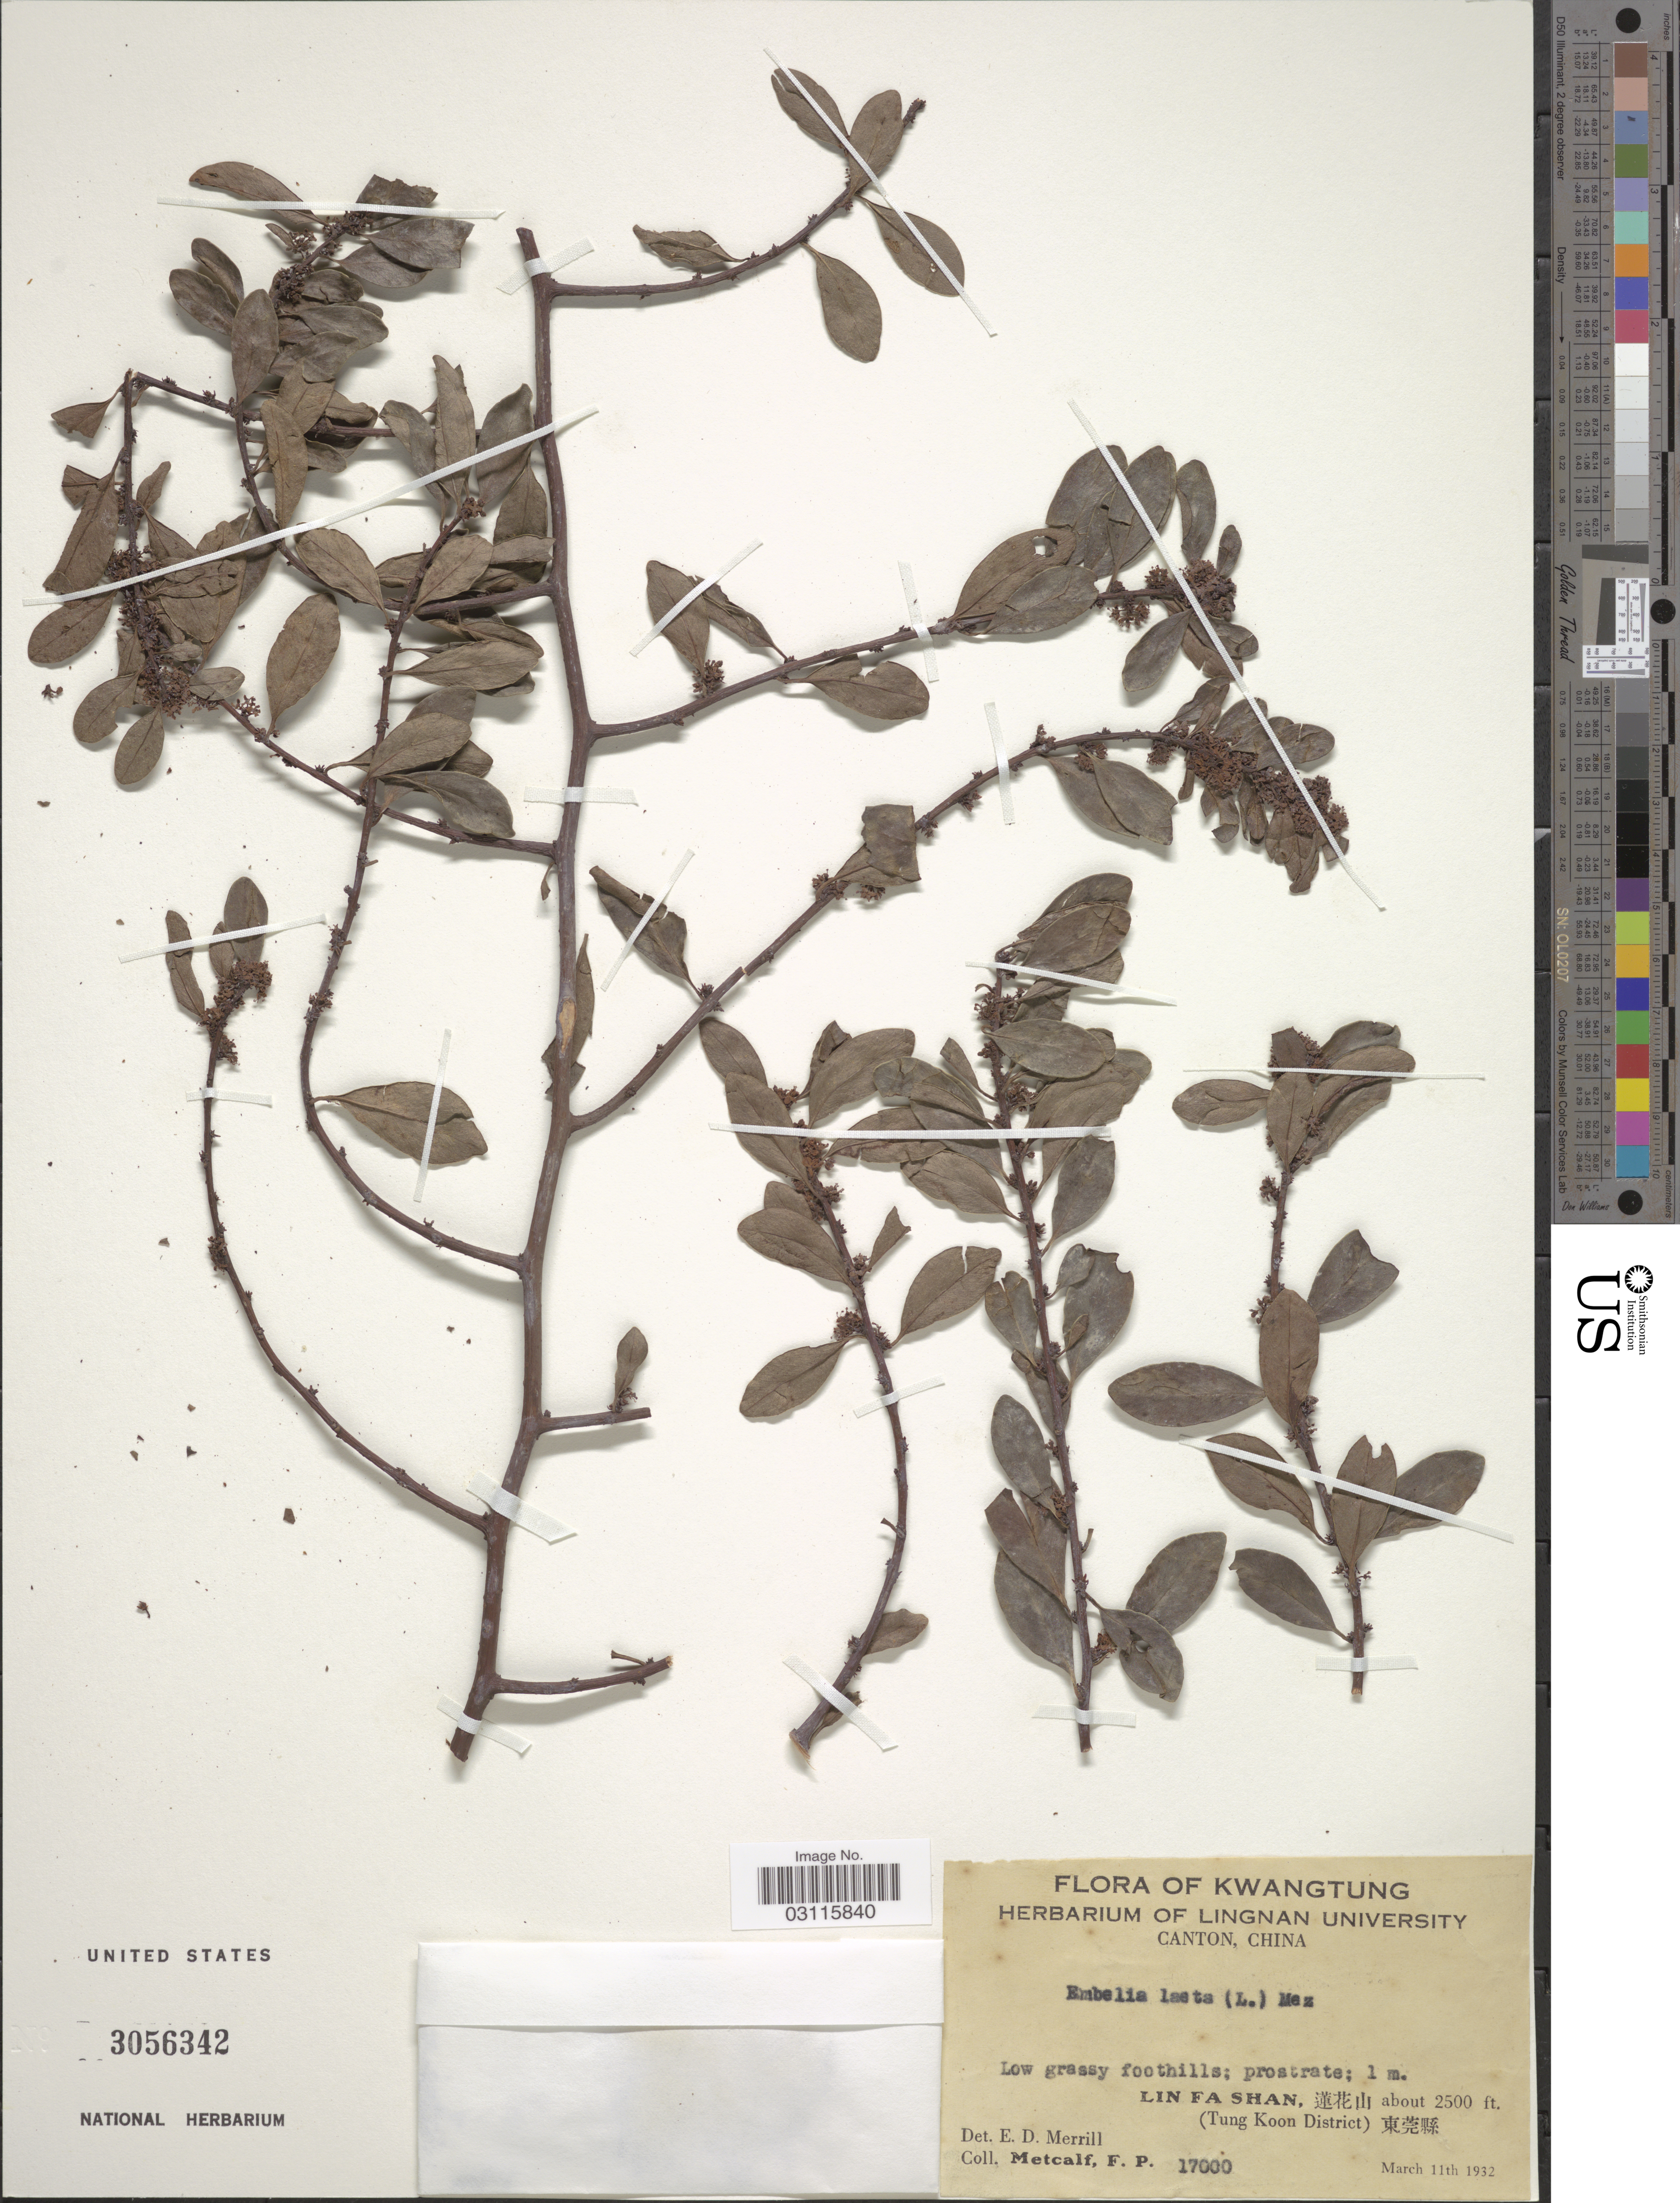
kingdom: Plantae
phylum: Tracheophyta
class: Magnoliopsida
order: Ericales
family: Primulaceae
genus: Embelia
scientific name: Embelia laeta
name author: (L.) Mez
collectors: F. Metcalf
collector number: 17000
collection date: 1932-03-11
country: China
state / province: Guangdong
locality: Kwangtung. Lin Fa Shan (Tung Koon District).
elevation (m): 762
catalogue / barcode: US 3056342